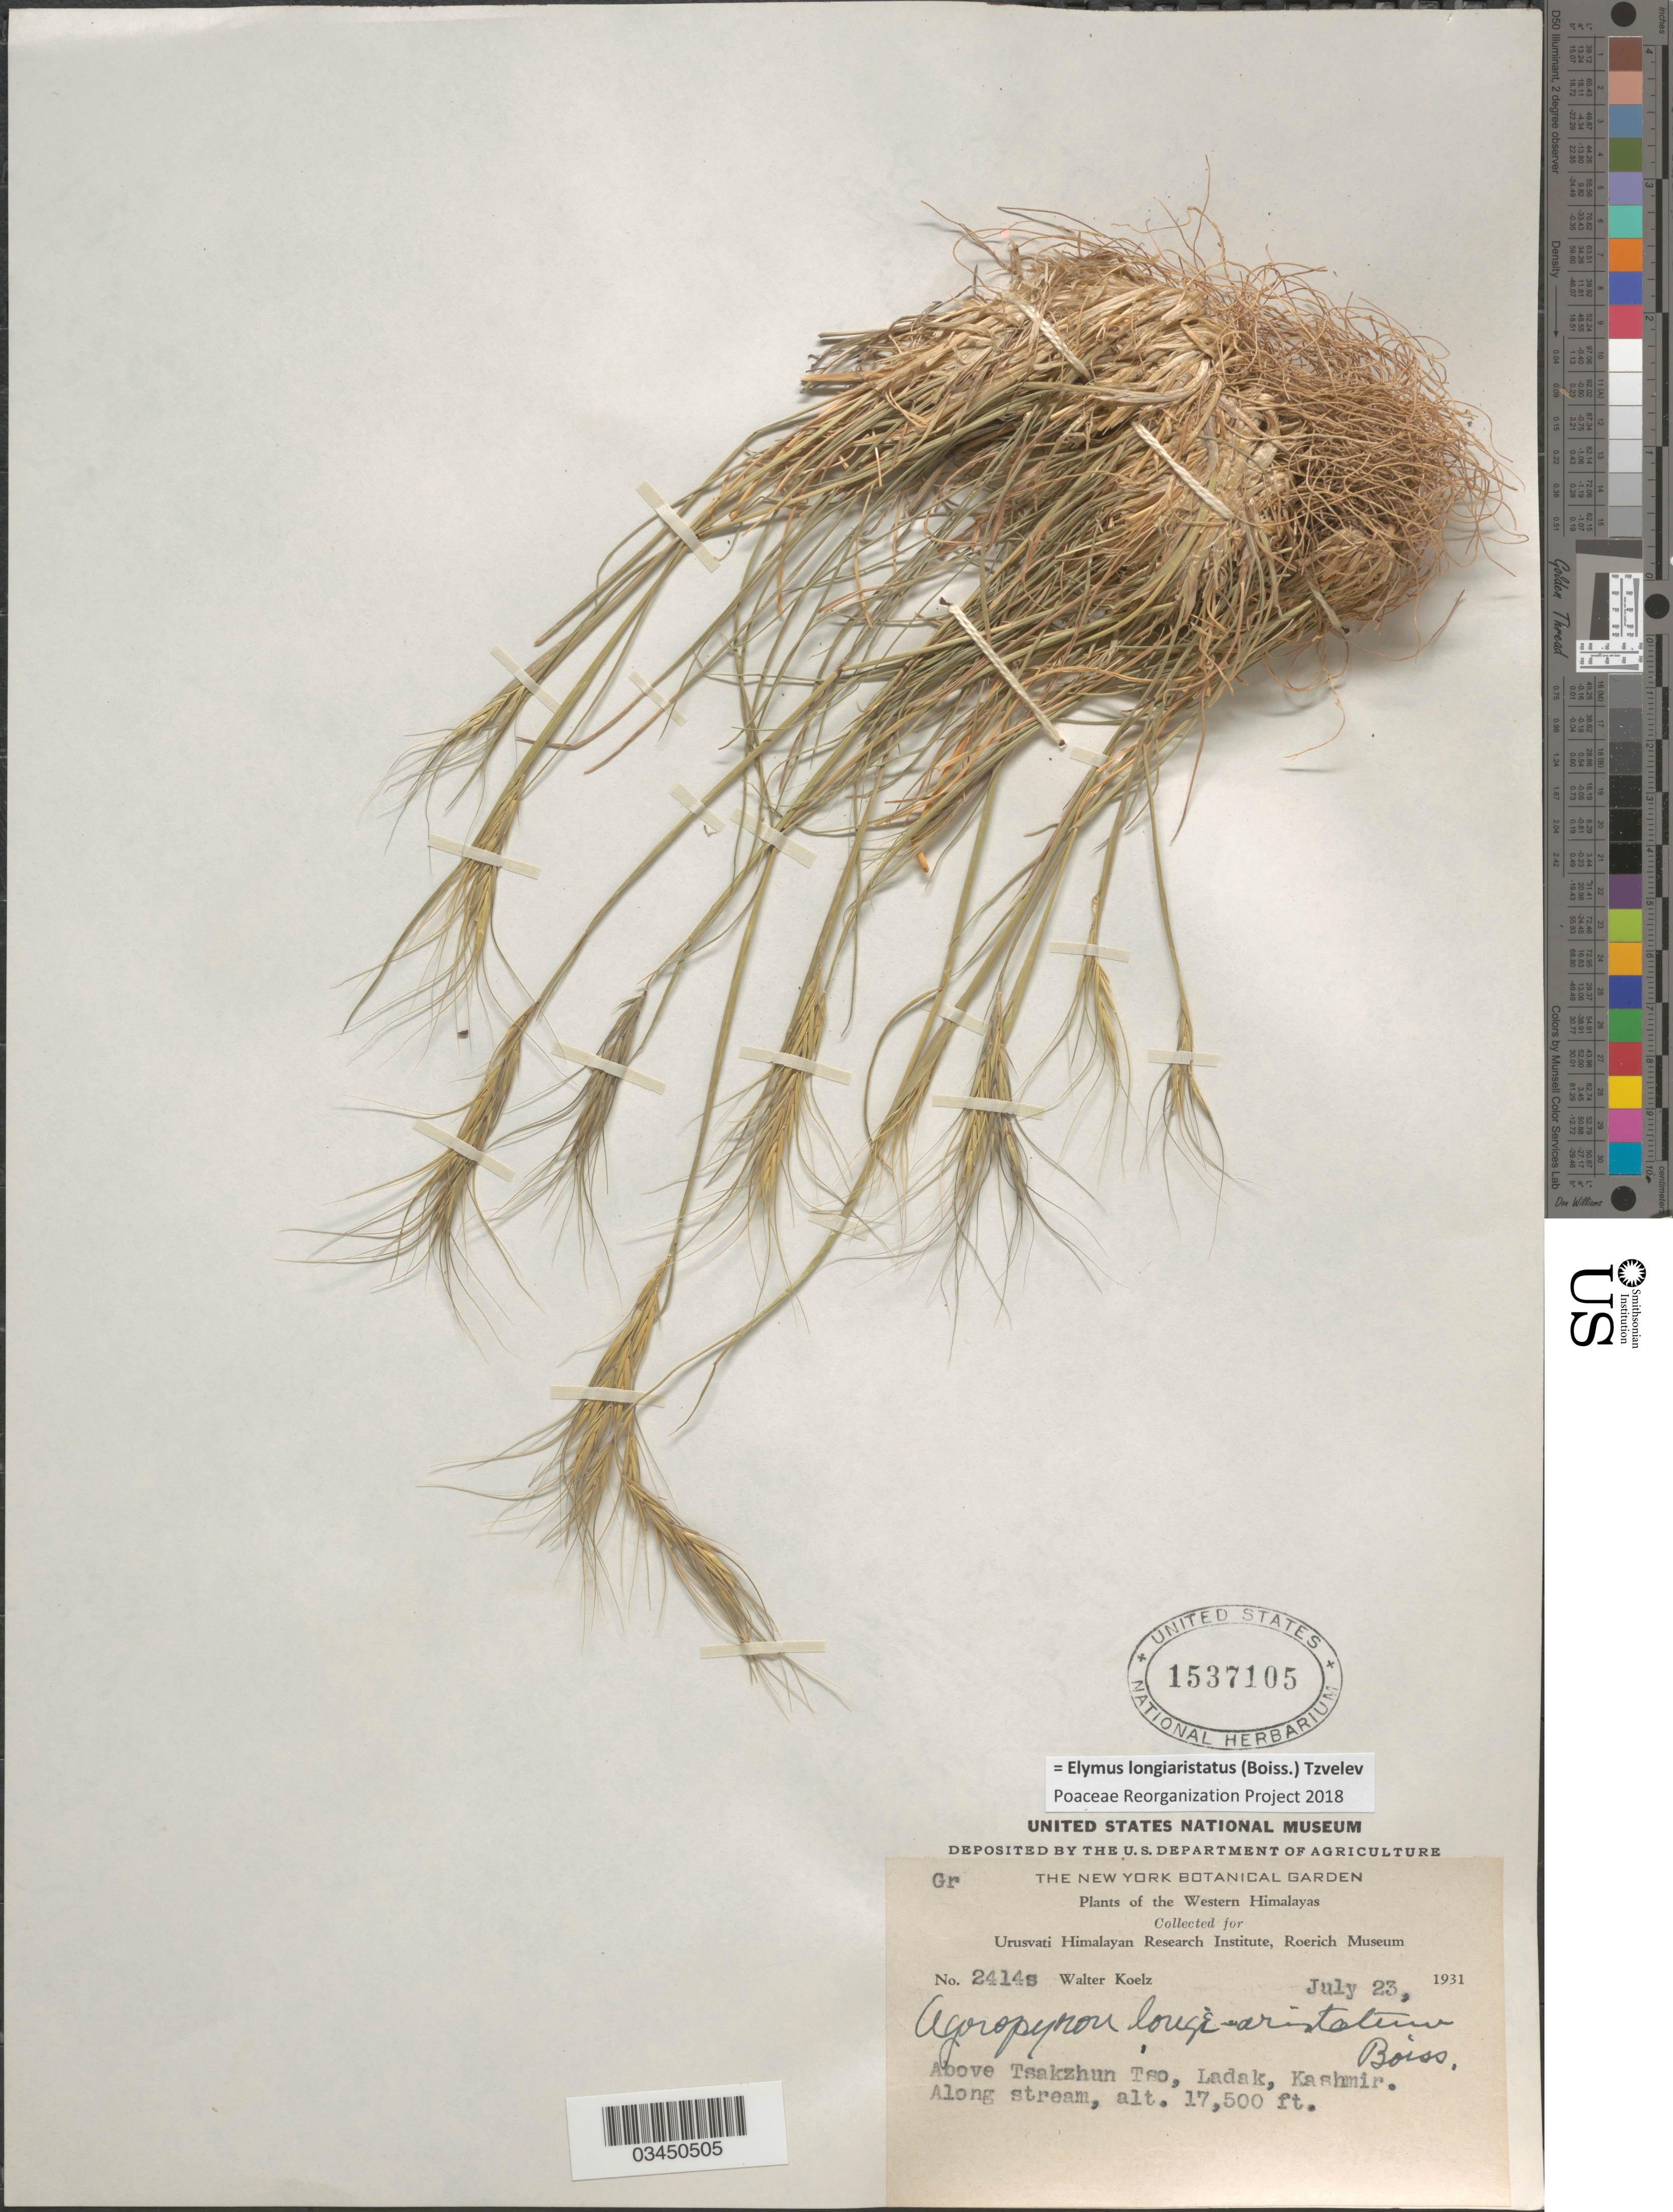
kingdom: Plantae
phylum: Tracheophyta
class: Liliopsida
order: Poales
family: Poaceae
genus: Elymus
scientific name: Elymus longiaristatus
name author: (Boiss.) Tzvelev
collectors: W. N. Koelz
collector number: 2414s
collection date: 1931-07-23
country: India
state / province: Ladakh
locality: Western Himalaya. Above Tsakzhun Tso, Ladak, Kashmir. Along stream.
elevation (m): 5334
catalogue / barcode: US 1537105